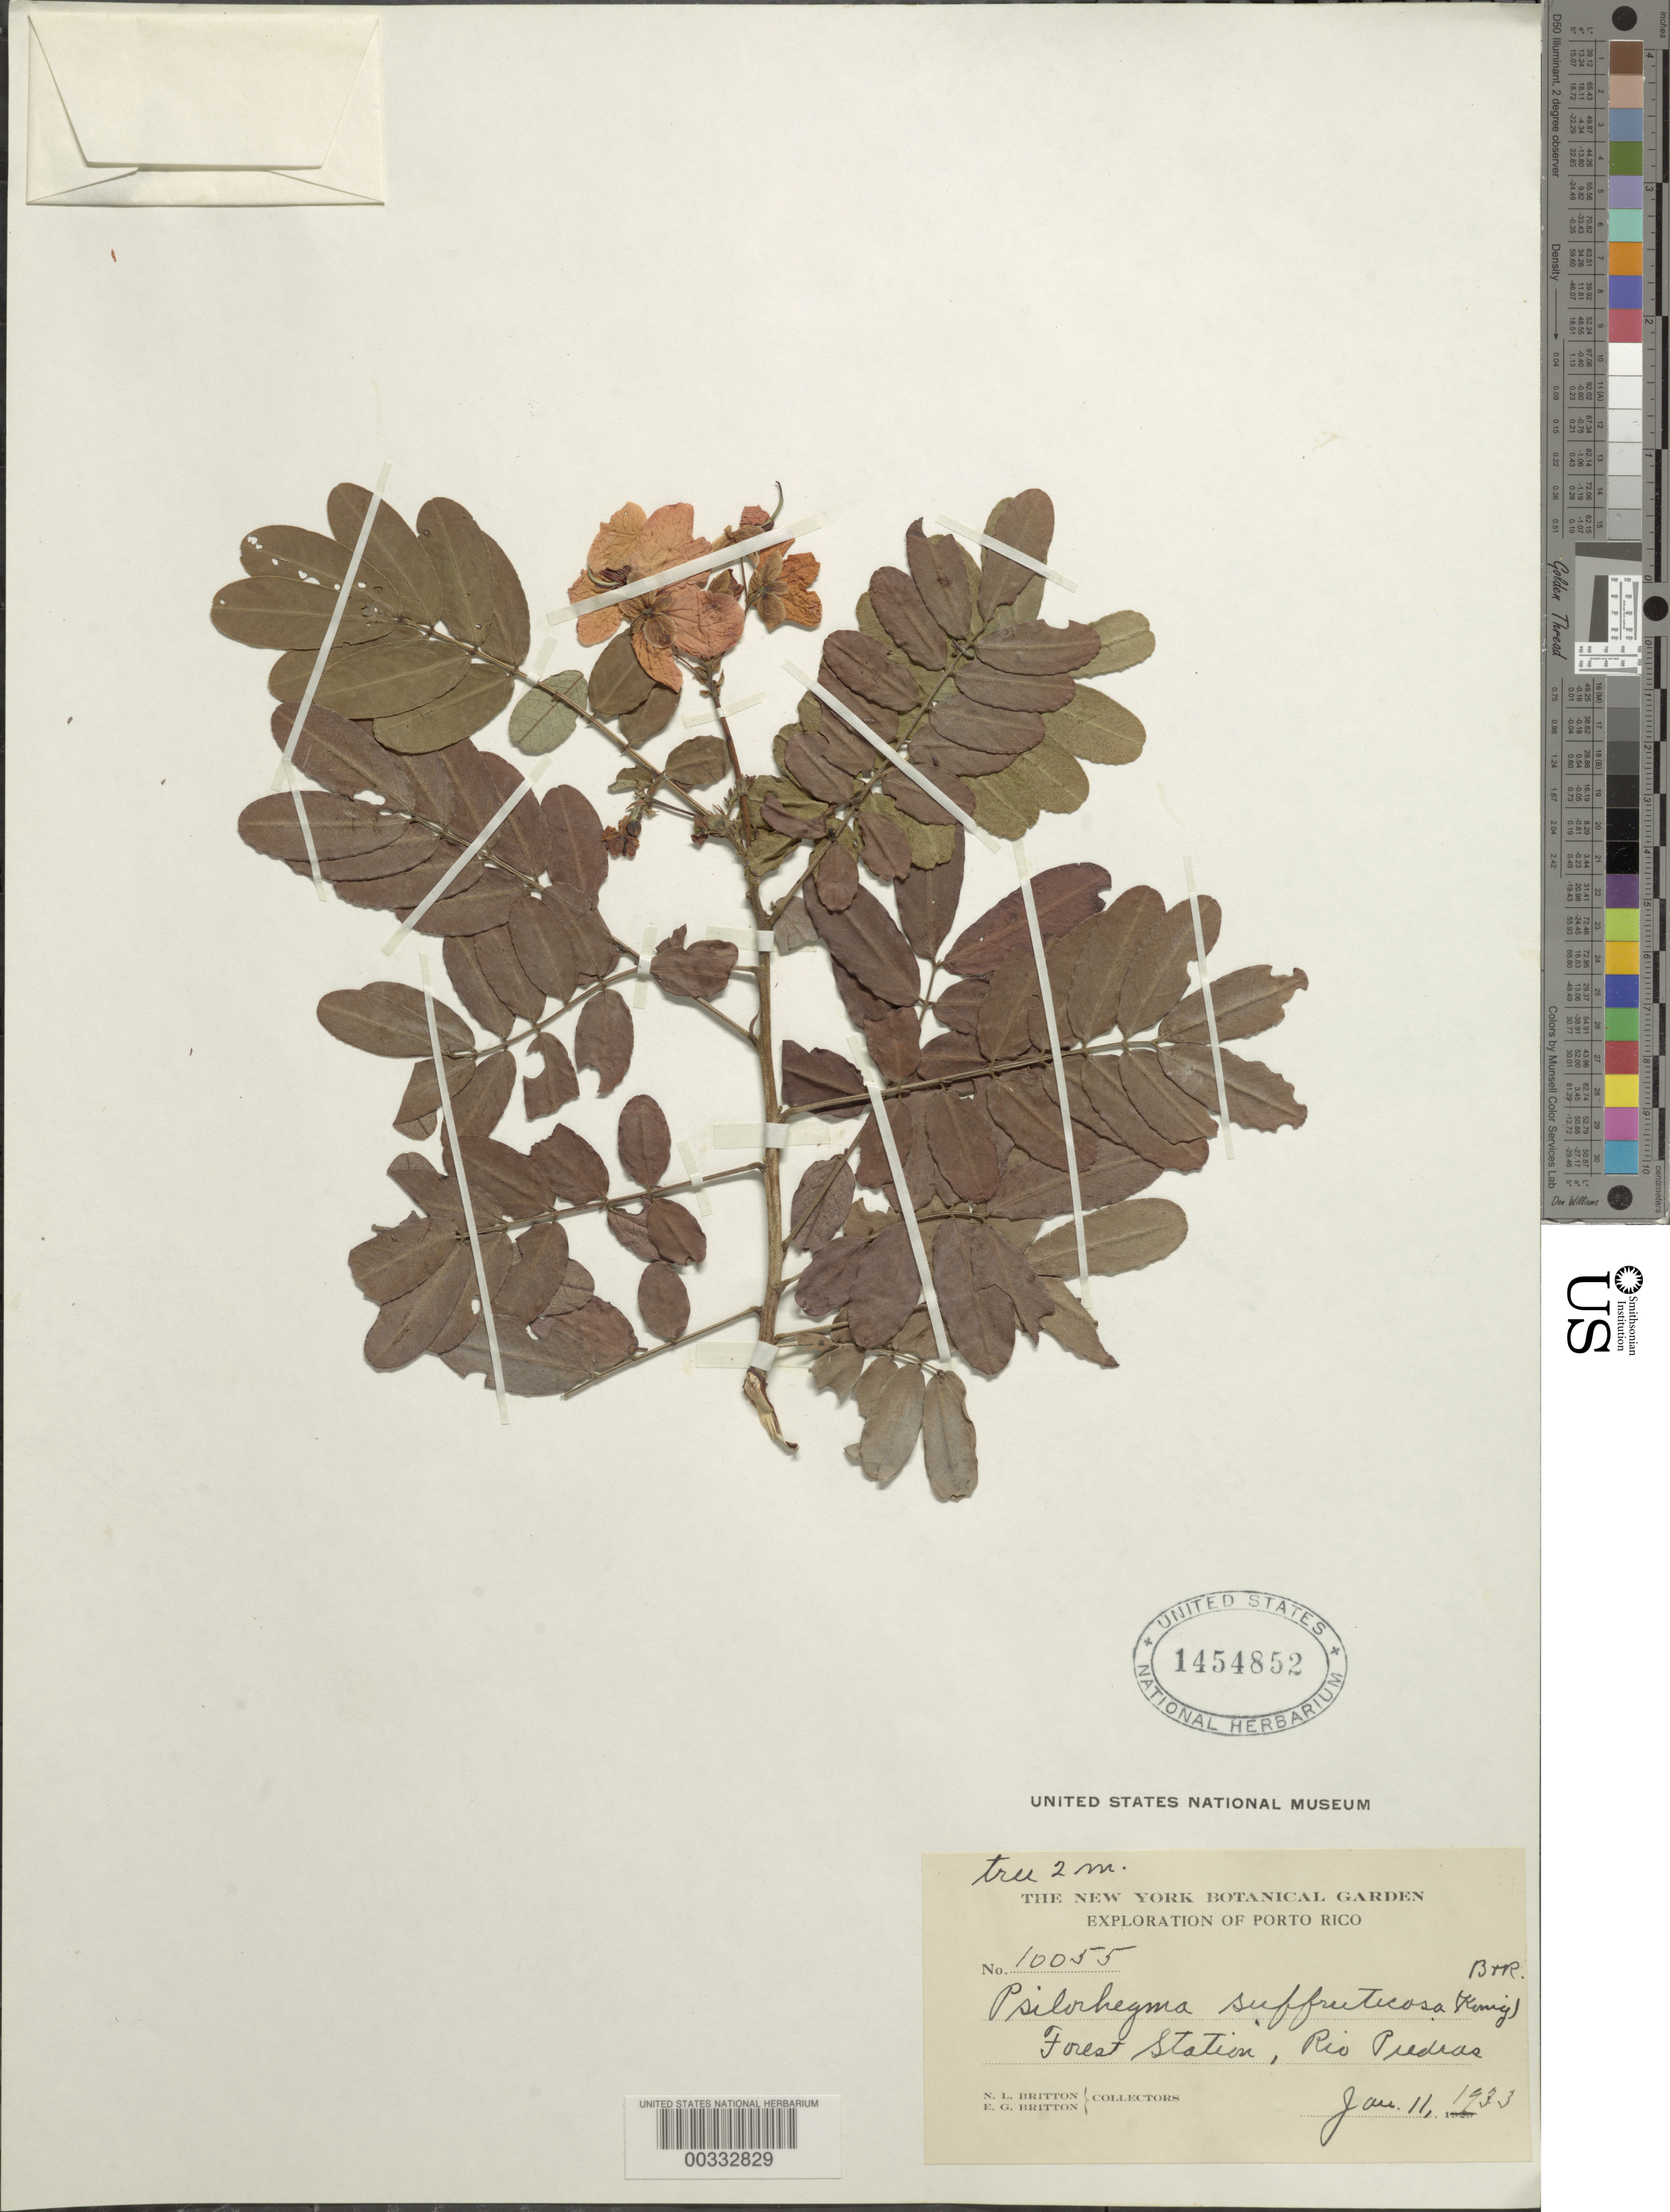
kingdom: Plantae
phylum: Tracheophyta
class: Magnoliopsida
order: Fabales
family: Fabaceae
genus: Senna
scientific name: Senna surattensis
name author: (Burm. f.) H.S. Irwin & Barneby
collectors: N. Britton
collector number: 10055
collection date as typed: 11 Jan 1933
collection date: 1933-01-11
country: Puerto Rico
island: Greater Antilles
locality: Forest station, rio piedras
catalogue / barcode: US 1454852